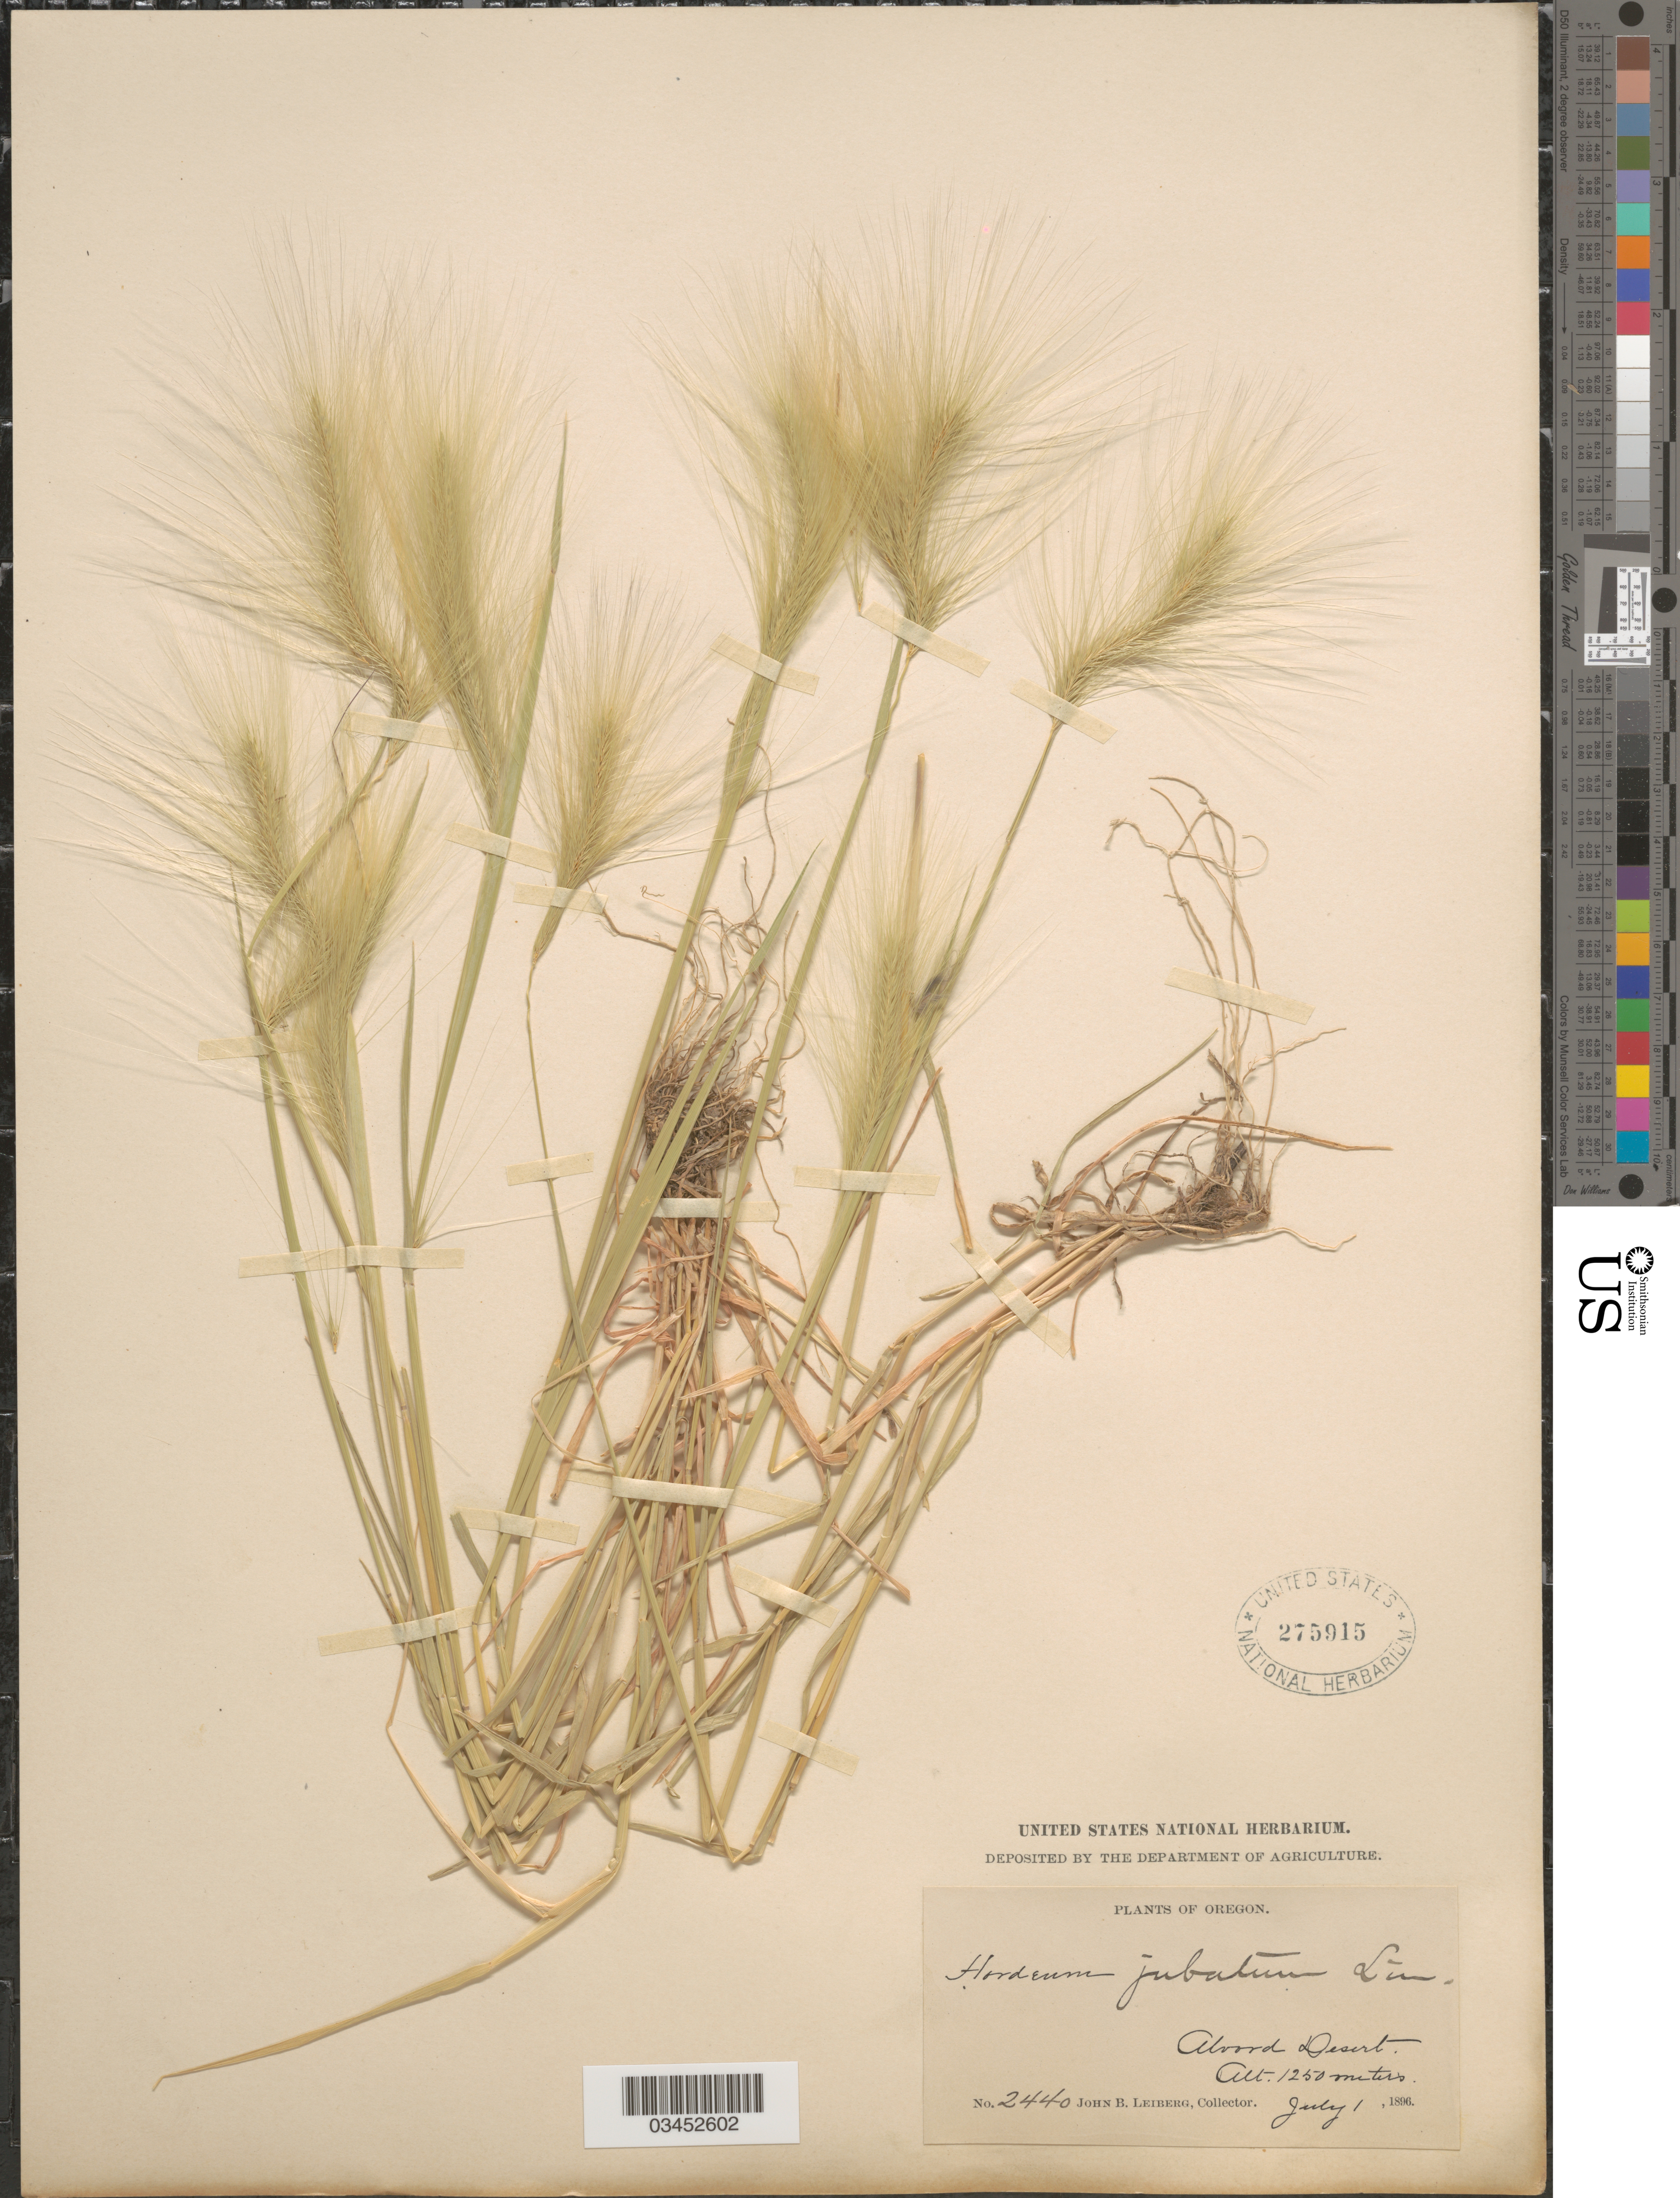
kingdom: Plantae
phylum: Tracheophyta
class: Liliopsida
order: Poales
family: Poaceae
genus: Hordeum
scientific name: Hordeum jubatum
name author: L.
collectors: J. B. Leiberg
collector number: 2440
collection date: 1896-07-01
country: United States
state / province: Oregon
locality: Alvord Desert.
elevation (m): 1250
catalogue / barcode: US 275915